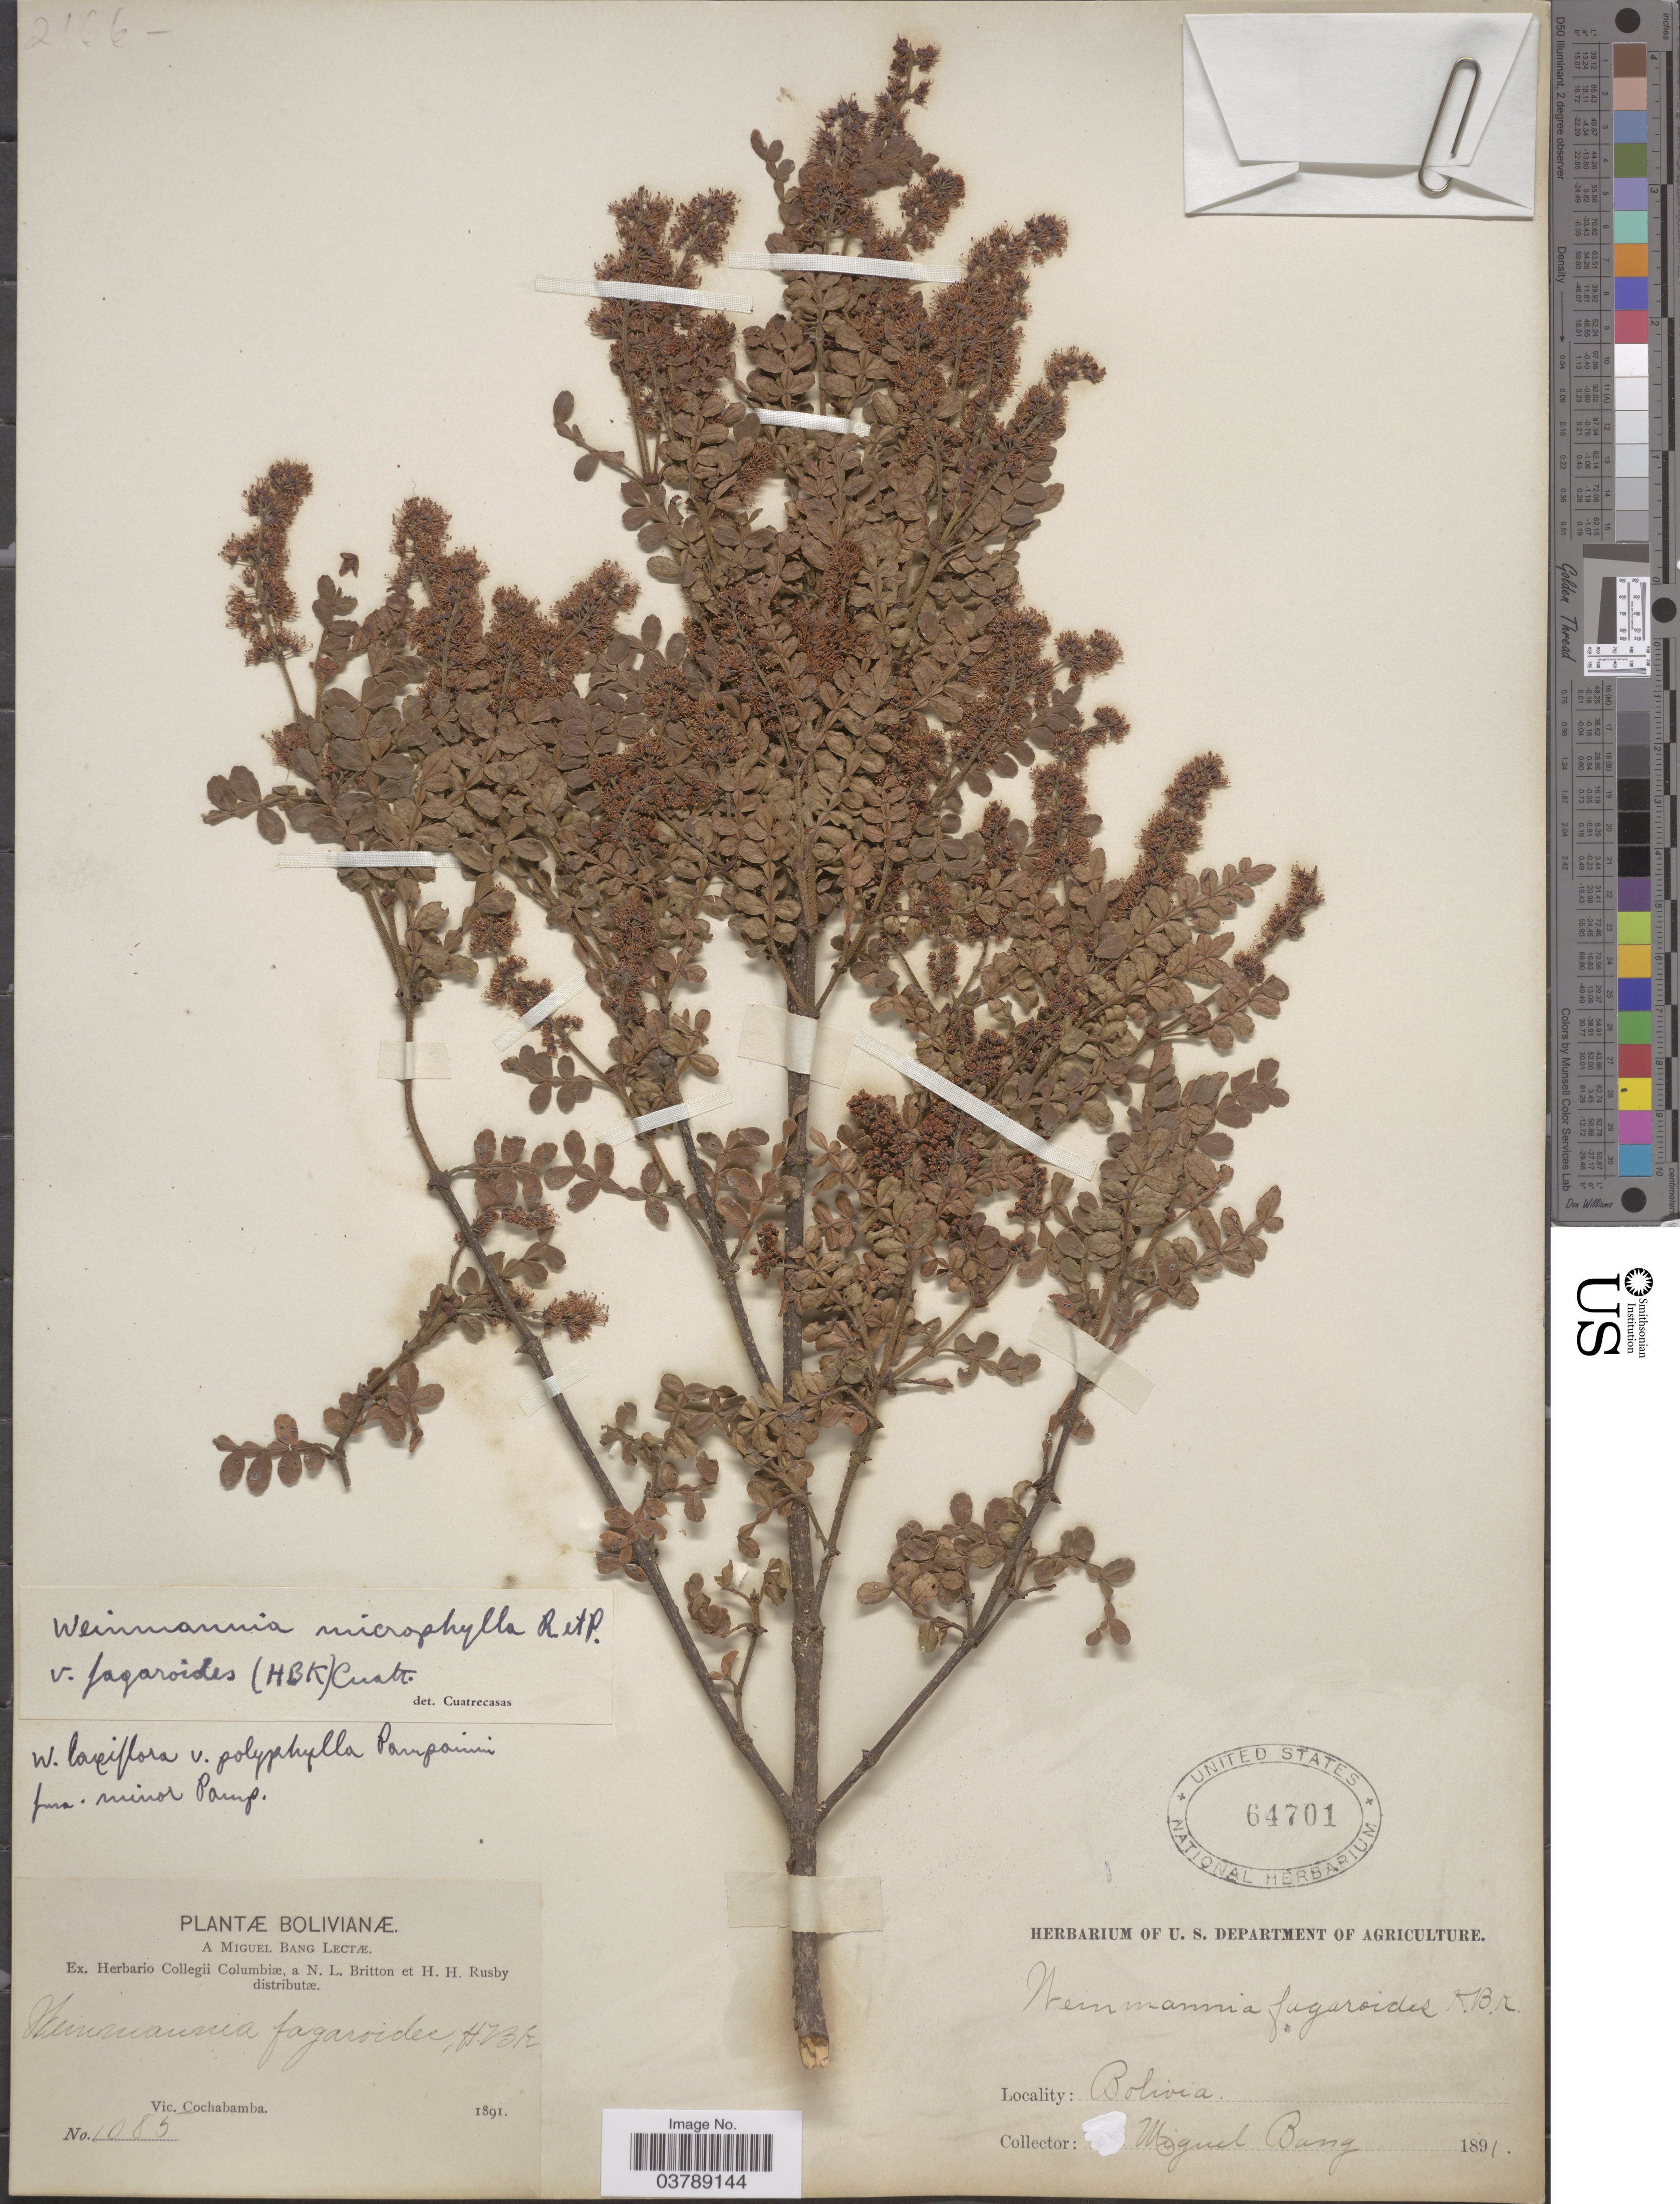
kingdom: Plantae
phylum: Tracheophyta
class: Magnoliopsida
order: Oxalidales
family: Cunoniaceae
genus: Weinmannia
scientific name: Weinmannia fagaroides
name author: Kunth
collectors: M. Bang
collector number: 1085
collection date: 1891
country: Bolivia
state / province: Cochabamba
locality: Vic. Cochabamba.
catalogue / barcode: US 64701